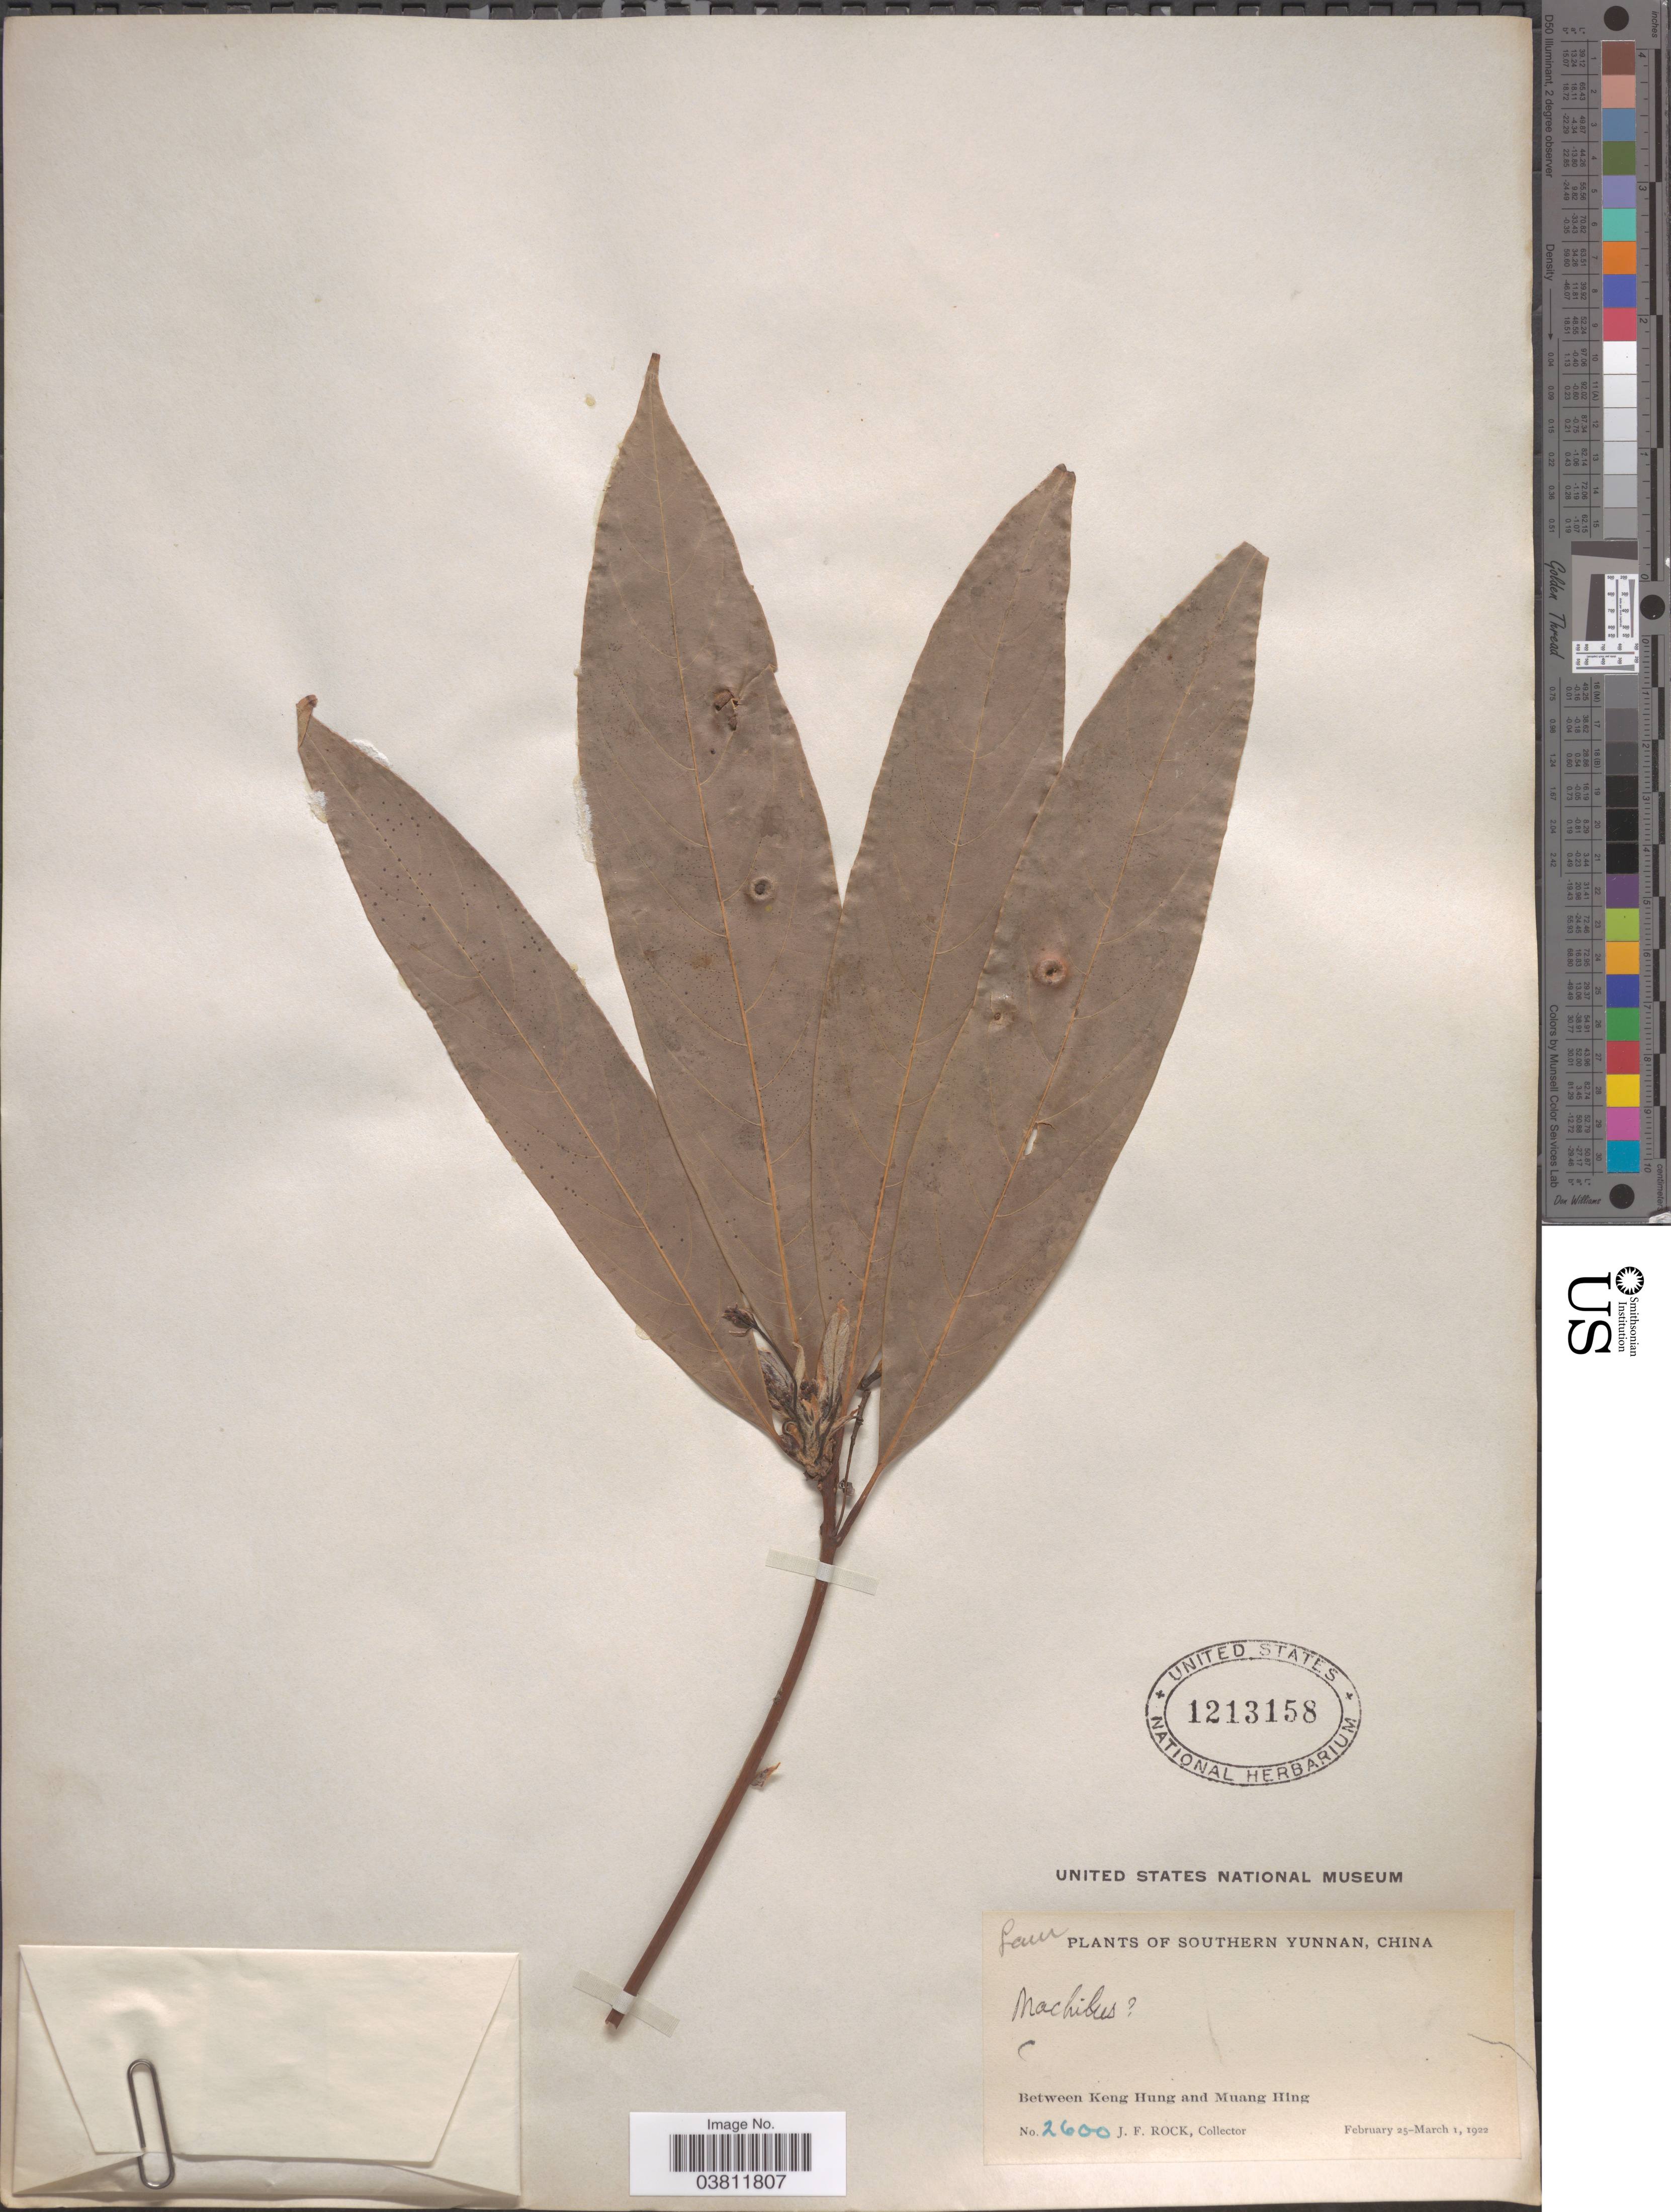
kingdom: Plantae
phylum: Tracheophyta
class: Magnoliopsida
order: Laurales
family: Lauraceae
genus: Machilus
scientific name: Machilus sp.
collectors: J. Rock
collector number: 2600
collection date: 1922-02-25/1922-03-01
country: China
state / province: Yunnan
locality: Southern Yunnan, Between Keng Hung and Muang Hing.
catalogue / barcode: US 1213158